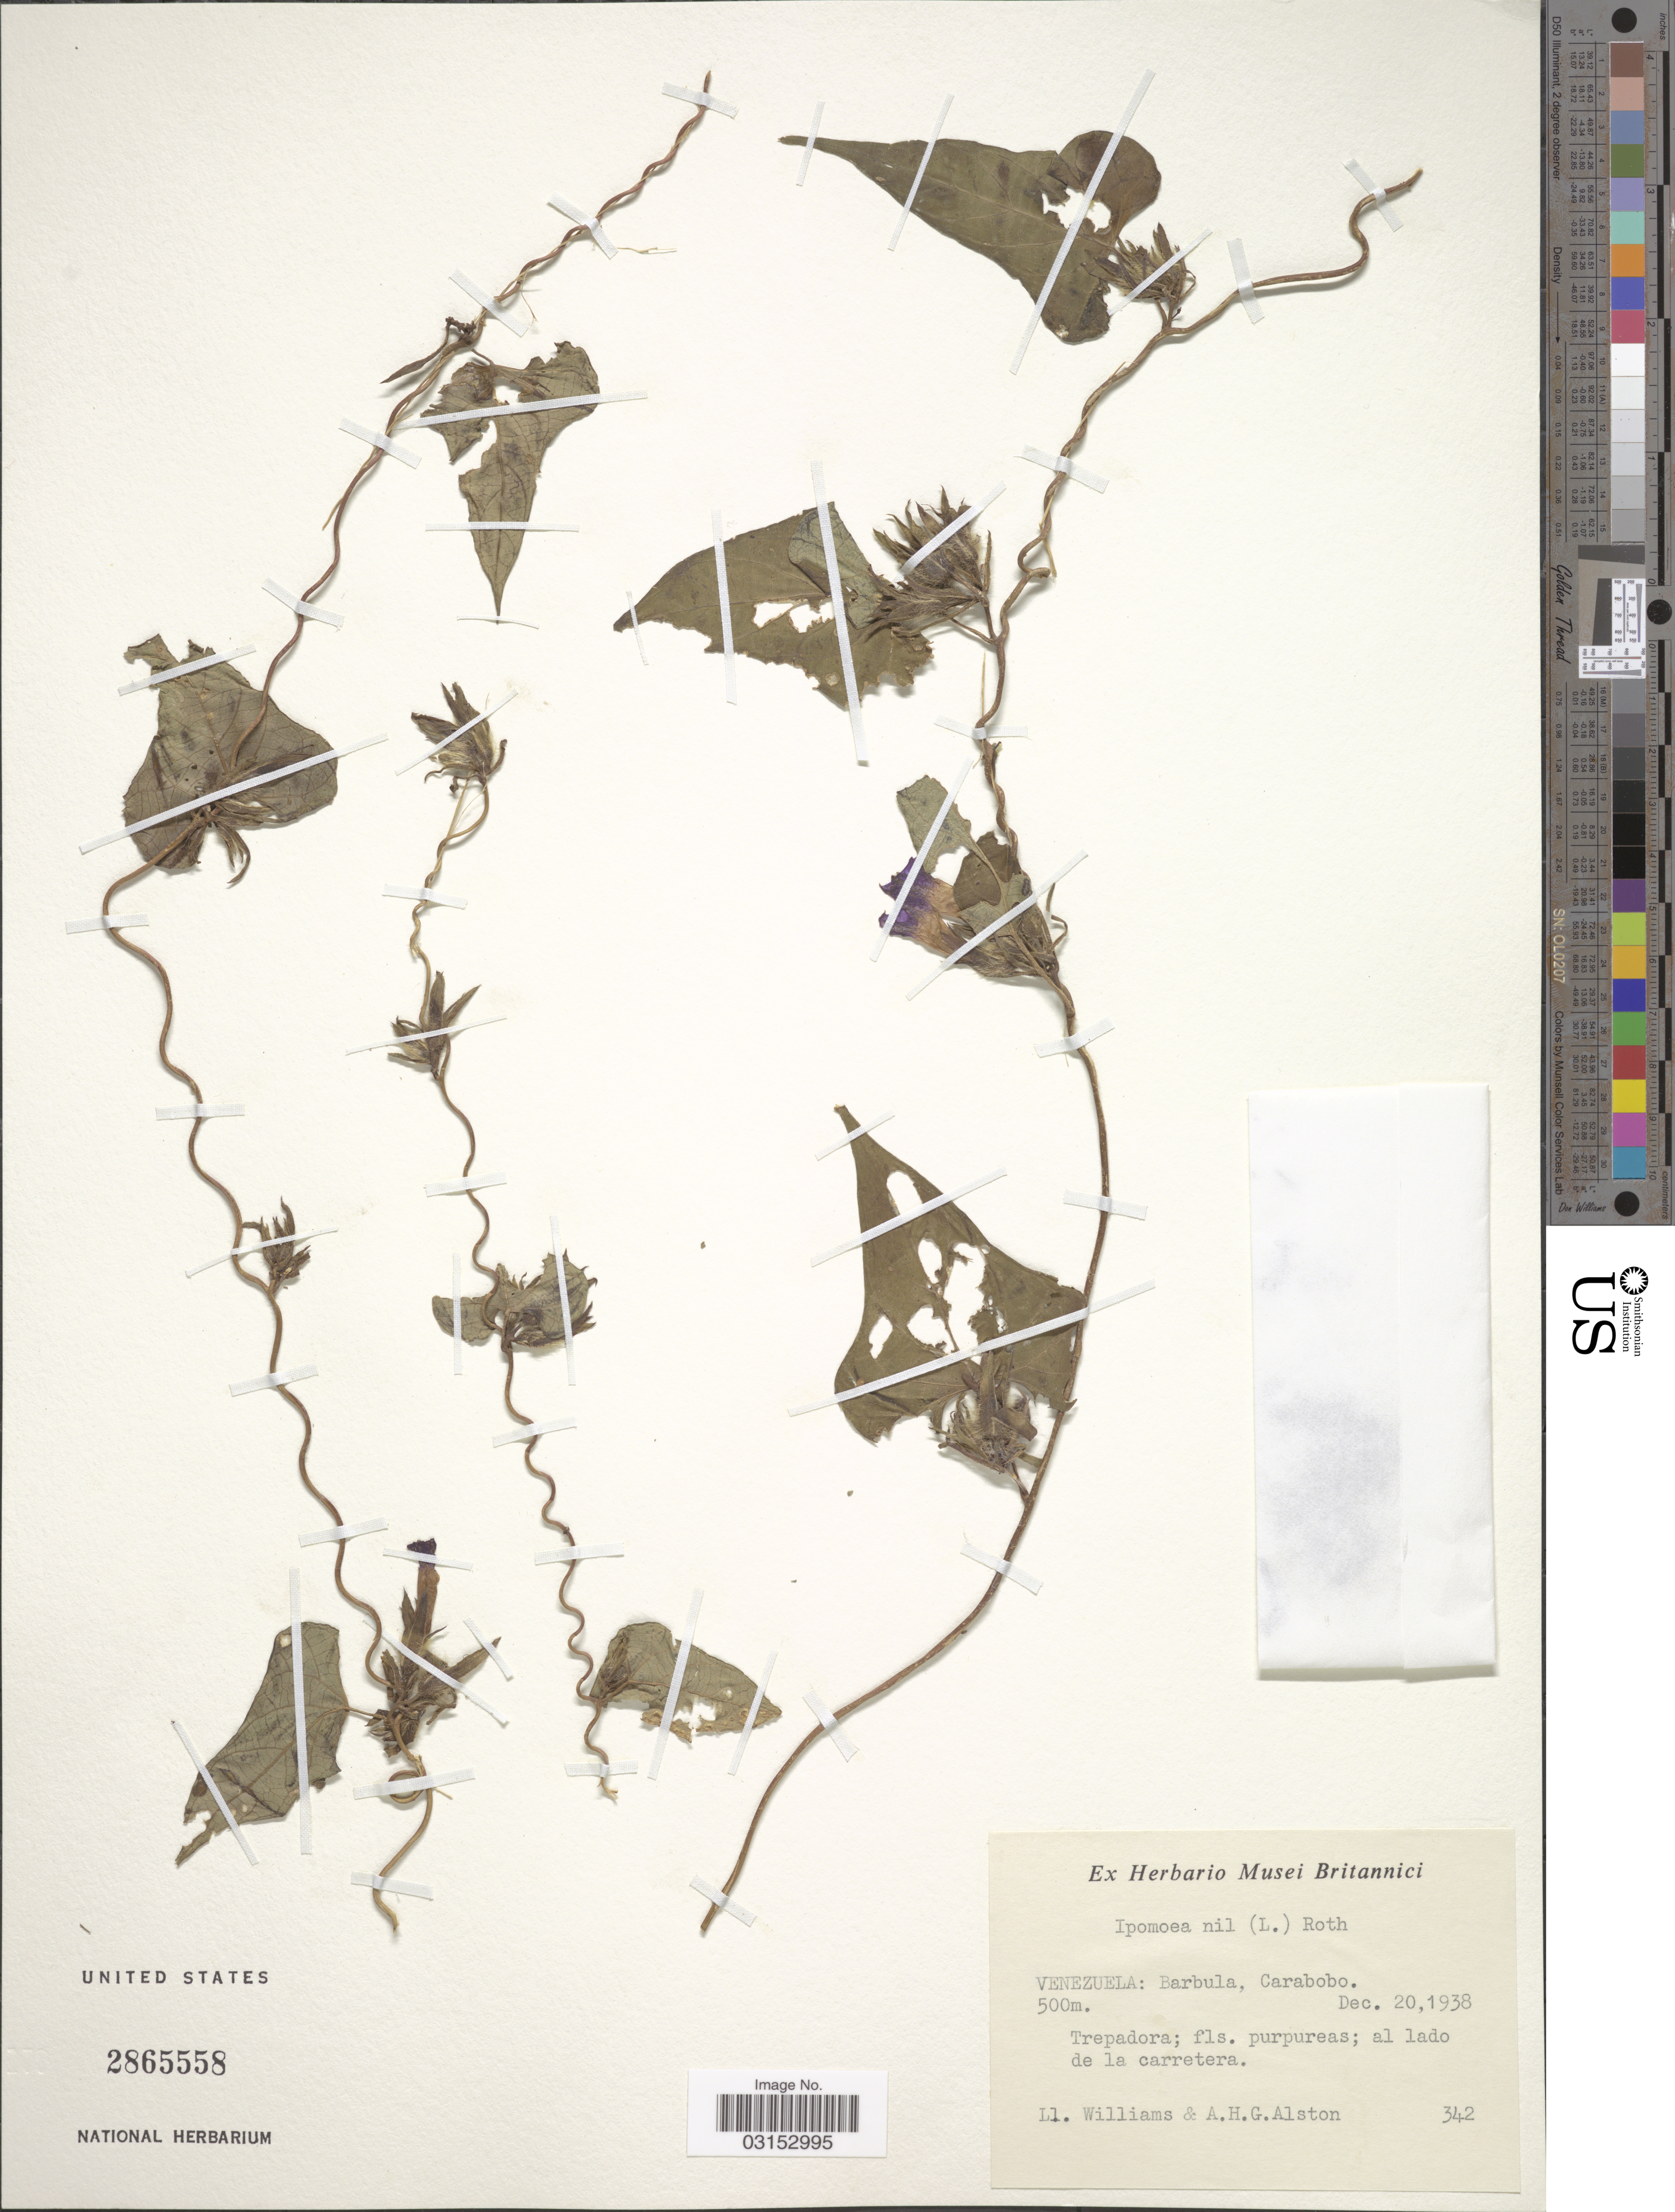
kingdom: Plantae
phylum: Tracheophyta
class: Magnoliopsida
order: Solanales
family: Convolvulaceae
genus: Ipomoea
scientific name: Ipomoea nil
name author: (L.) Roth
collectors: Ll. Williams & A. H. Alston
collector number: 342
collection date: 1938-12-20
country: Venezuela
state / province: Carabobo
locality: Barbula.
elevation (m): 500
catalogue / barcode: US 2865558